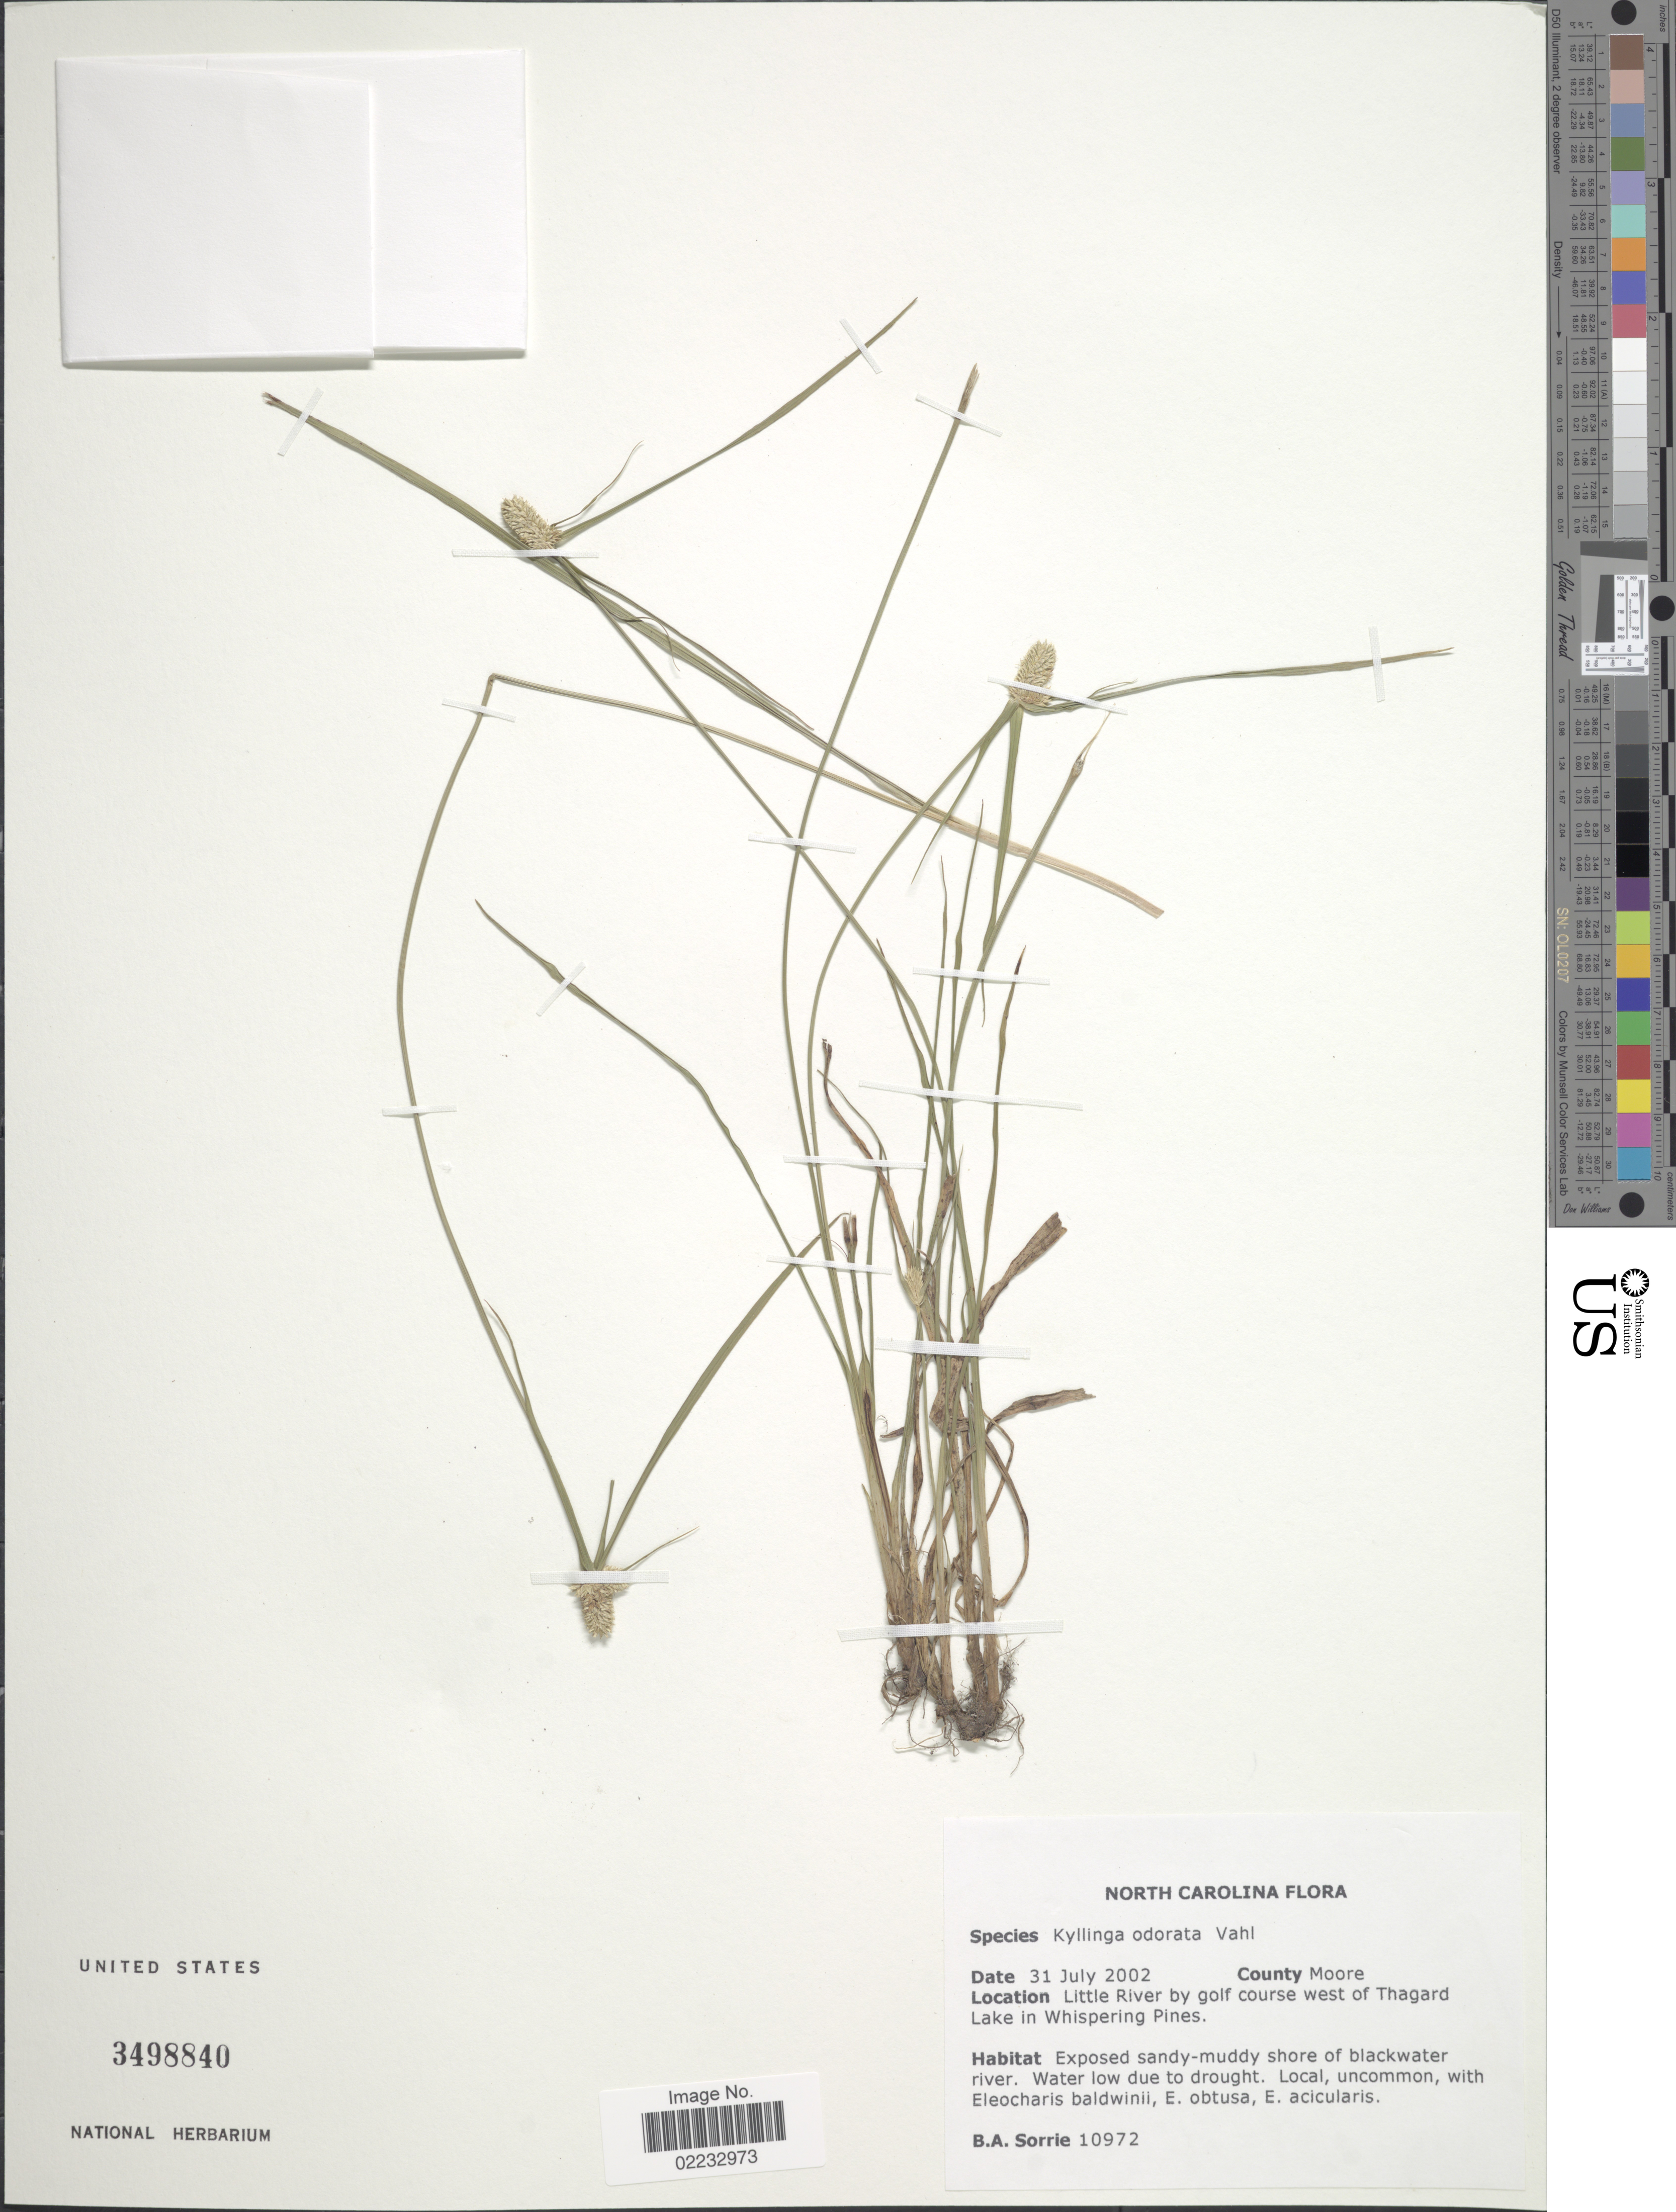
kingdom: Plantae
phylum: Tracheophyta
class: Liliopsida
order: Poales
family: Cyperaceae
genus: Cyperus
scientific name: Cyperus sesquiflorus subsp. sesquiflorus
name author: (Torr.) Mattf. & Kük.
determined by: Strong, M. T., (US), Smithsonian Institution - National Museum of Natural History (UNITED STATES)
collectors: B. Sorrie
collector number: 10972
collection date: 2002-07-31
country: United States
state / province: North Carolina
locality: County Moore, Little River sandy-muddy shore of blackwater river.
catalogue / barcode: US 3498840